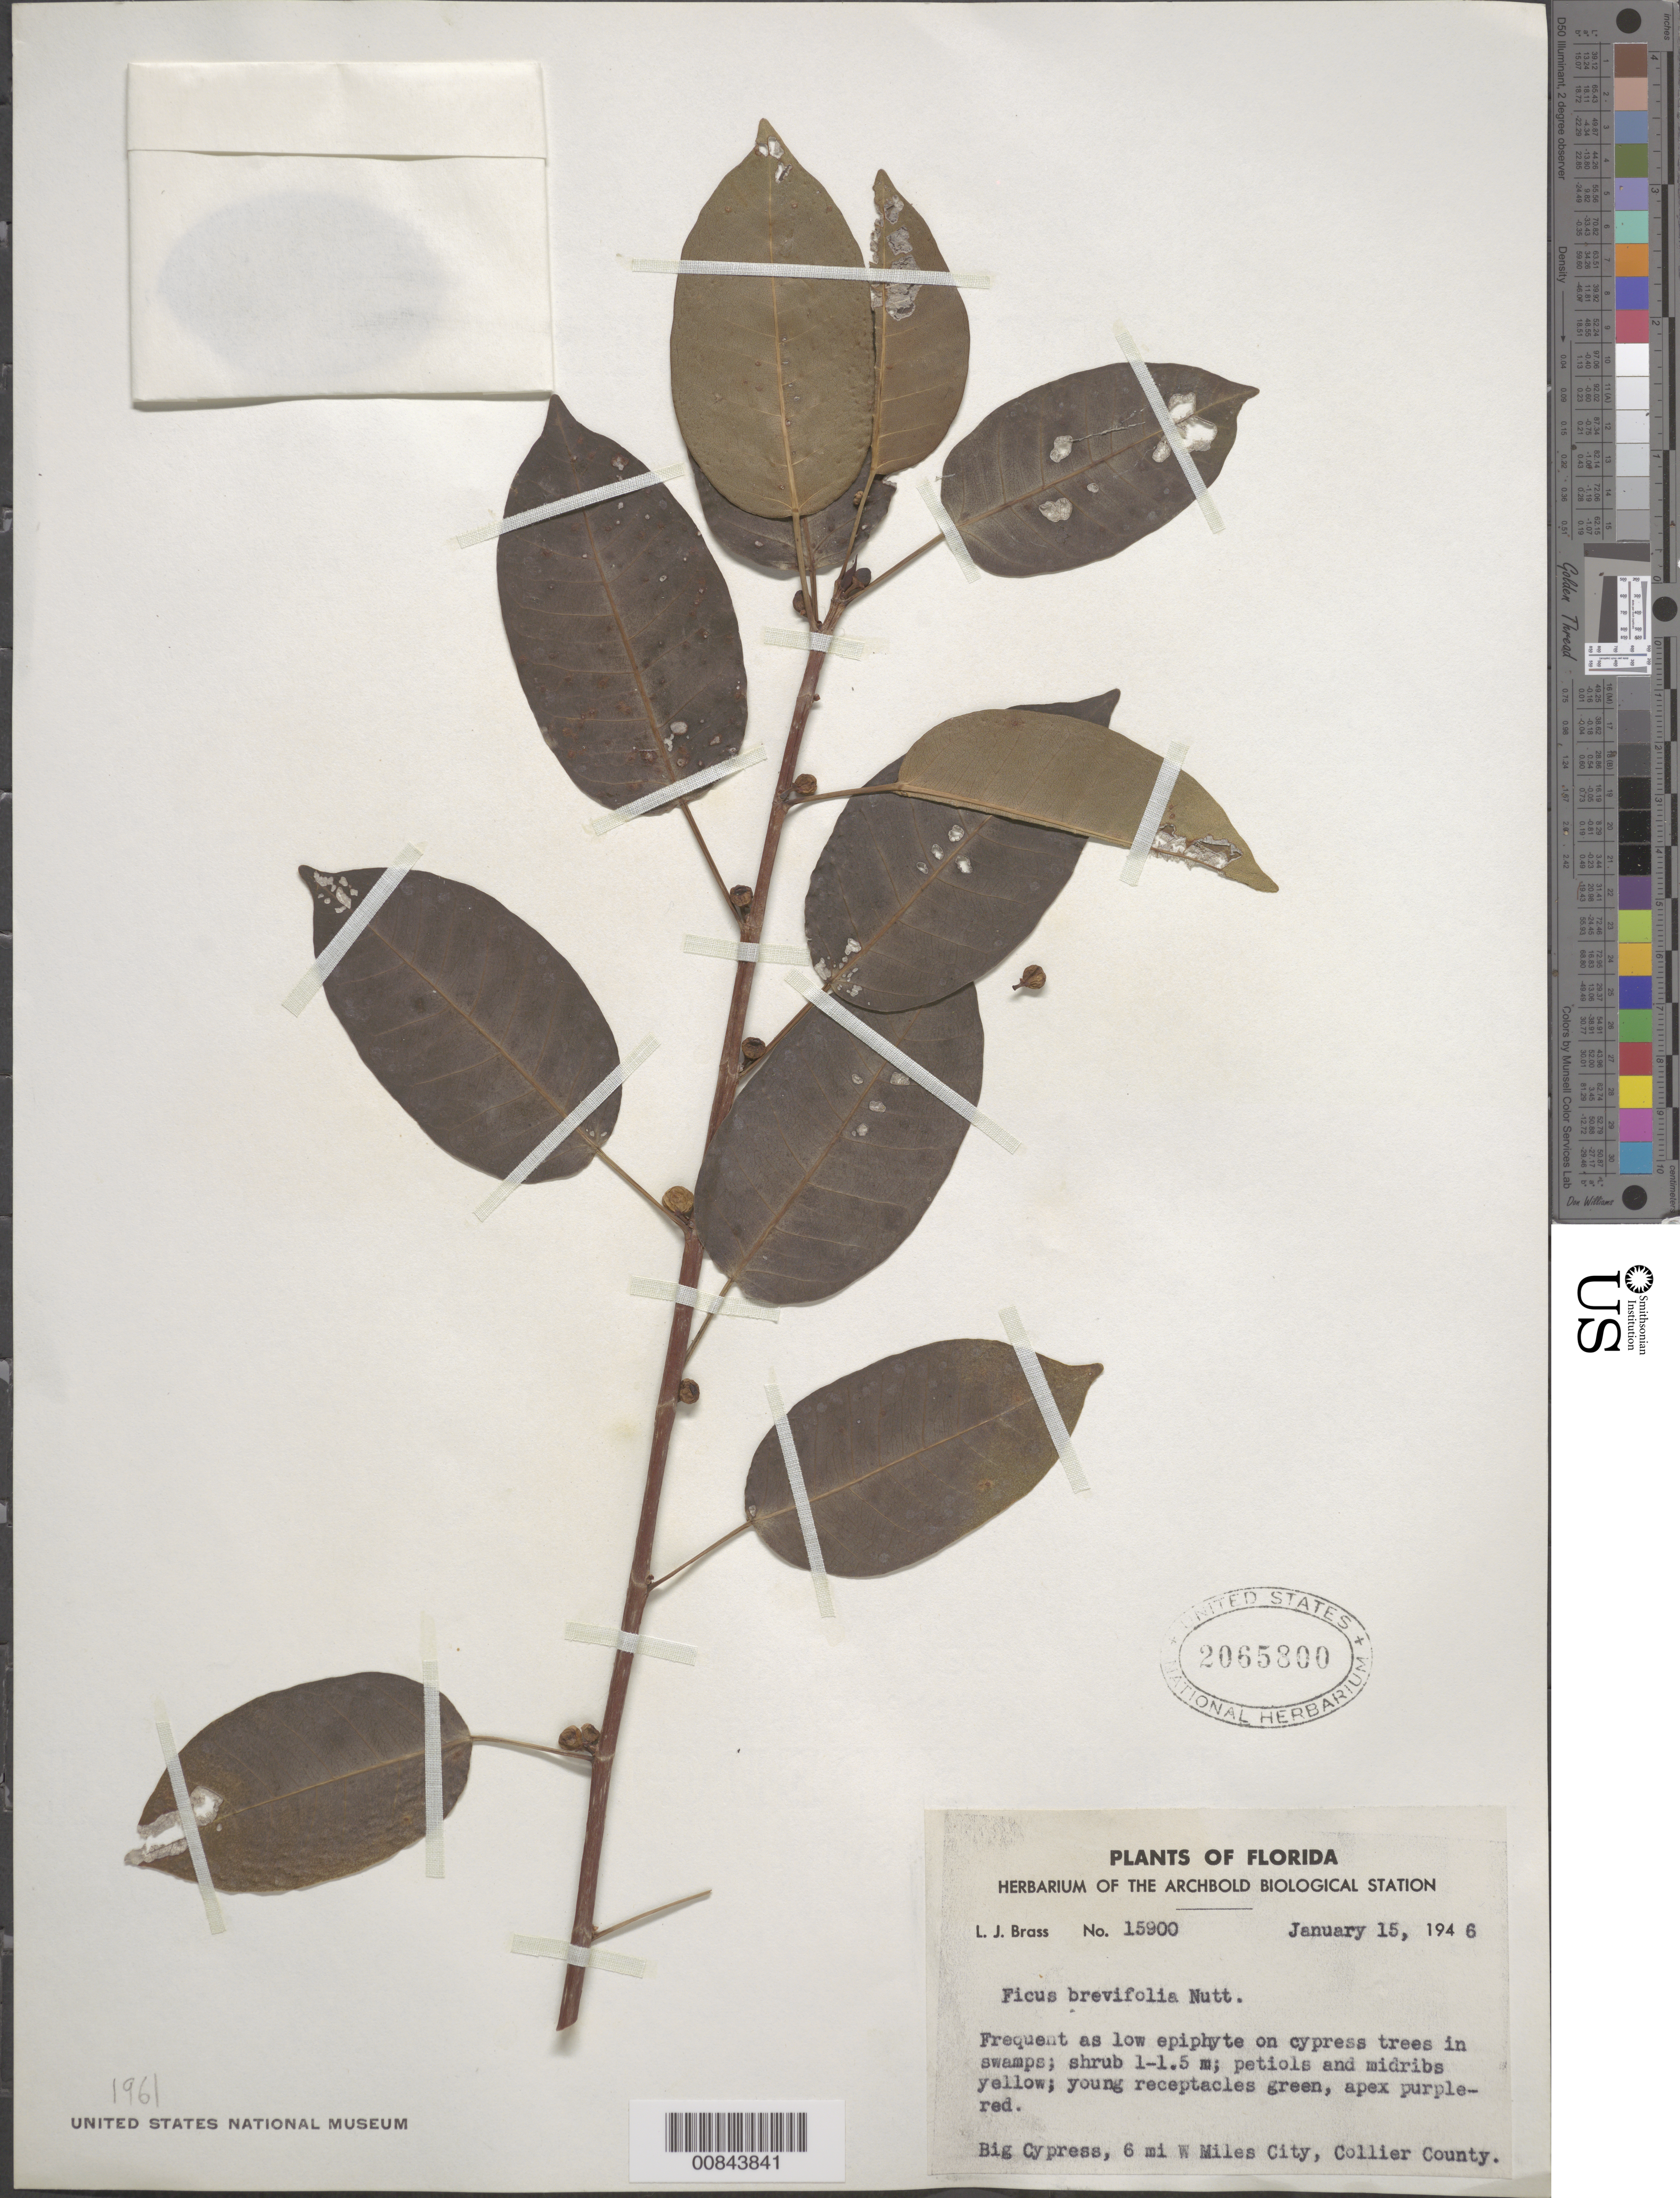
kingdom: Plantae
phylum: Tracheophyta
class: Magnoliopsida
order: Rosales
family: Moraceae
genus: Ficus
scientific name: Ficus brevifolia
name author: Nutt.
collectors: L. J. Brass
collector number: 15900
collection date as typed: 15 Jan 1946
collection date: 1946-01-15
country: United States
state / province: Florida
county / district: Collier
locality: Big Cypress, 6 mi W of Miles City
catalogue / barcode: US 2065800